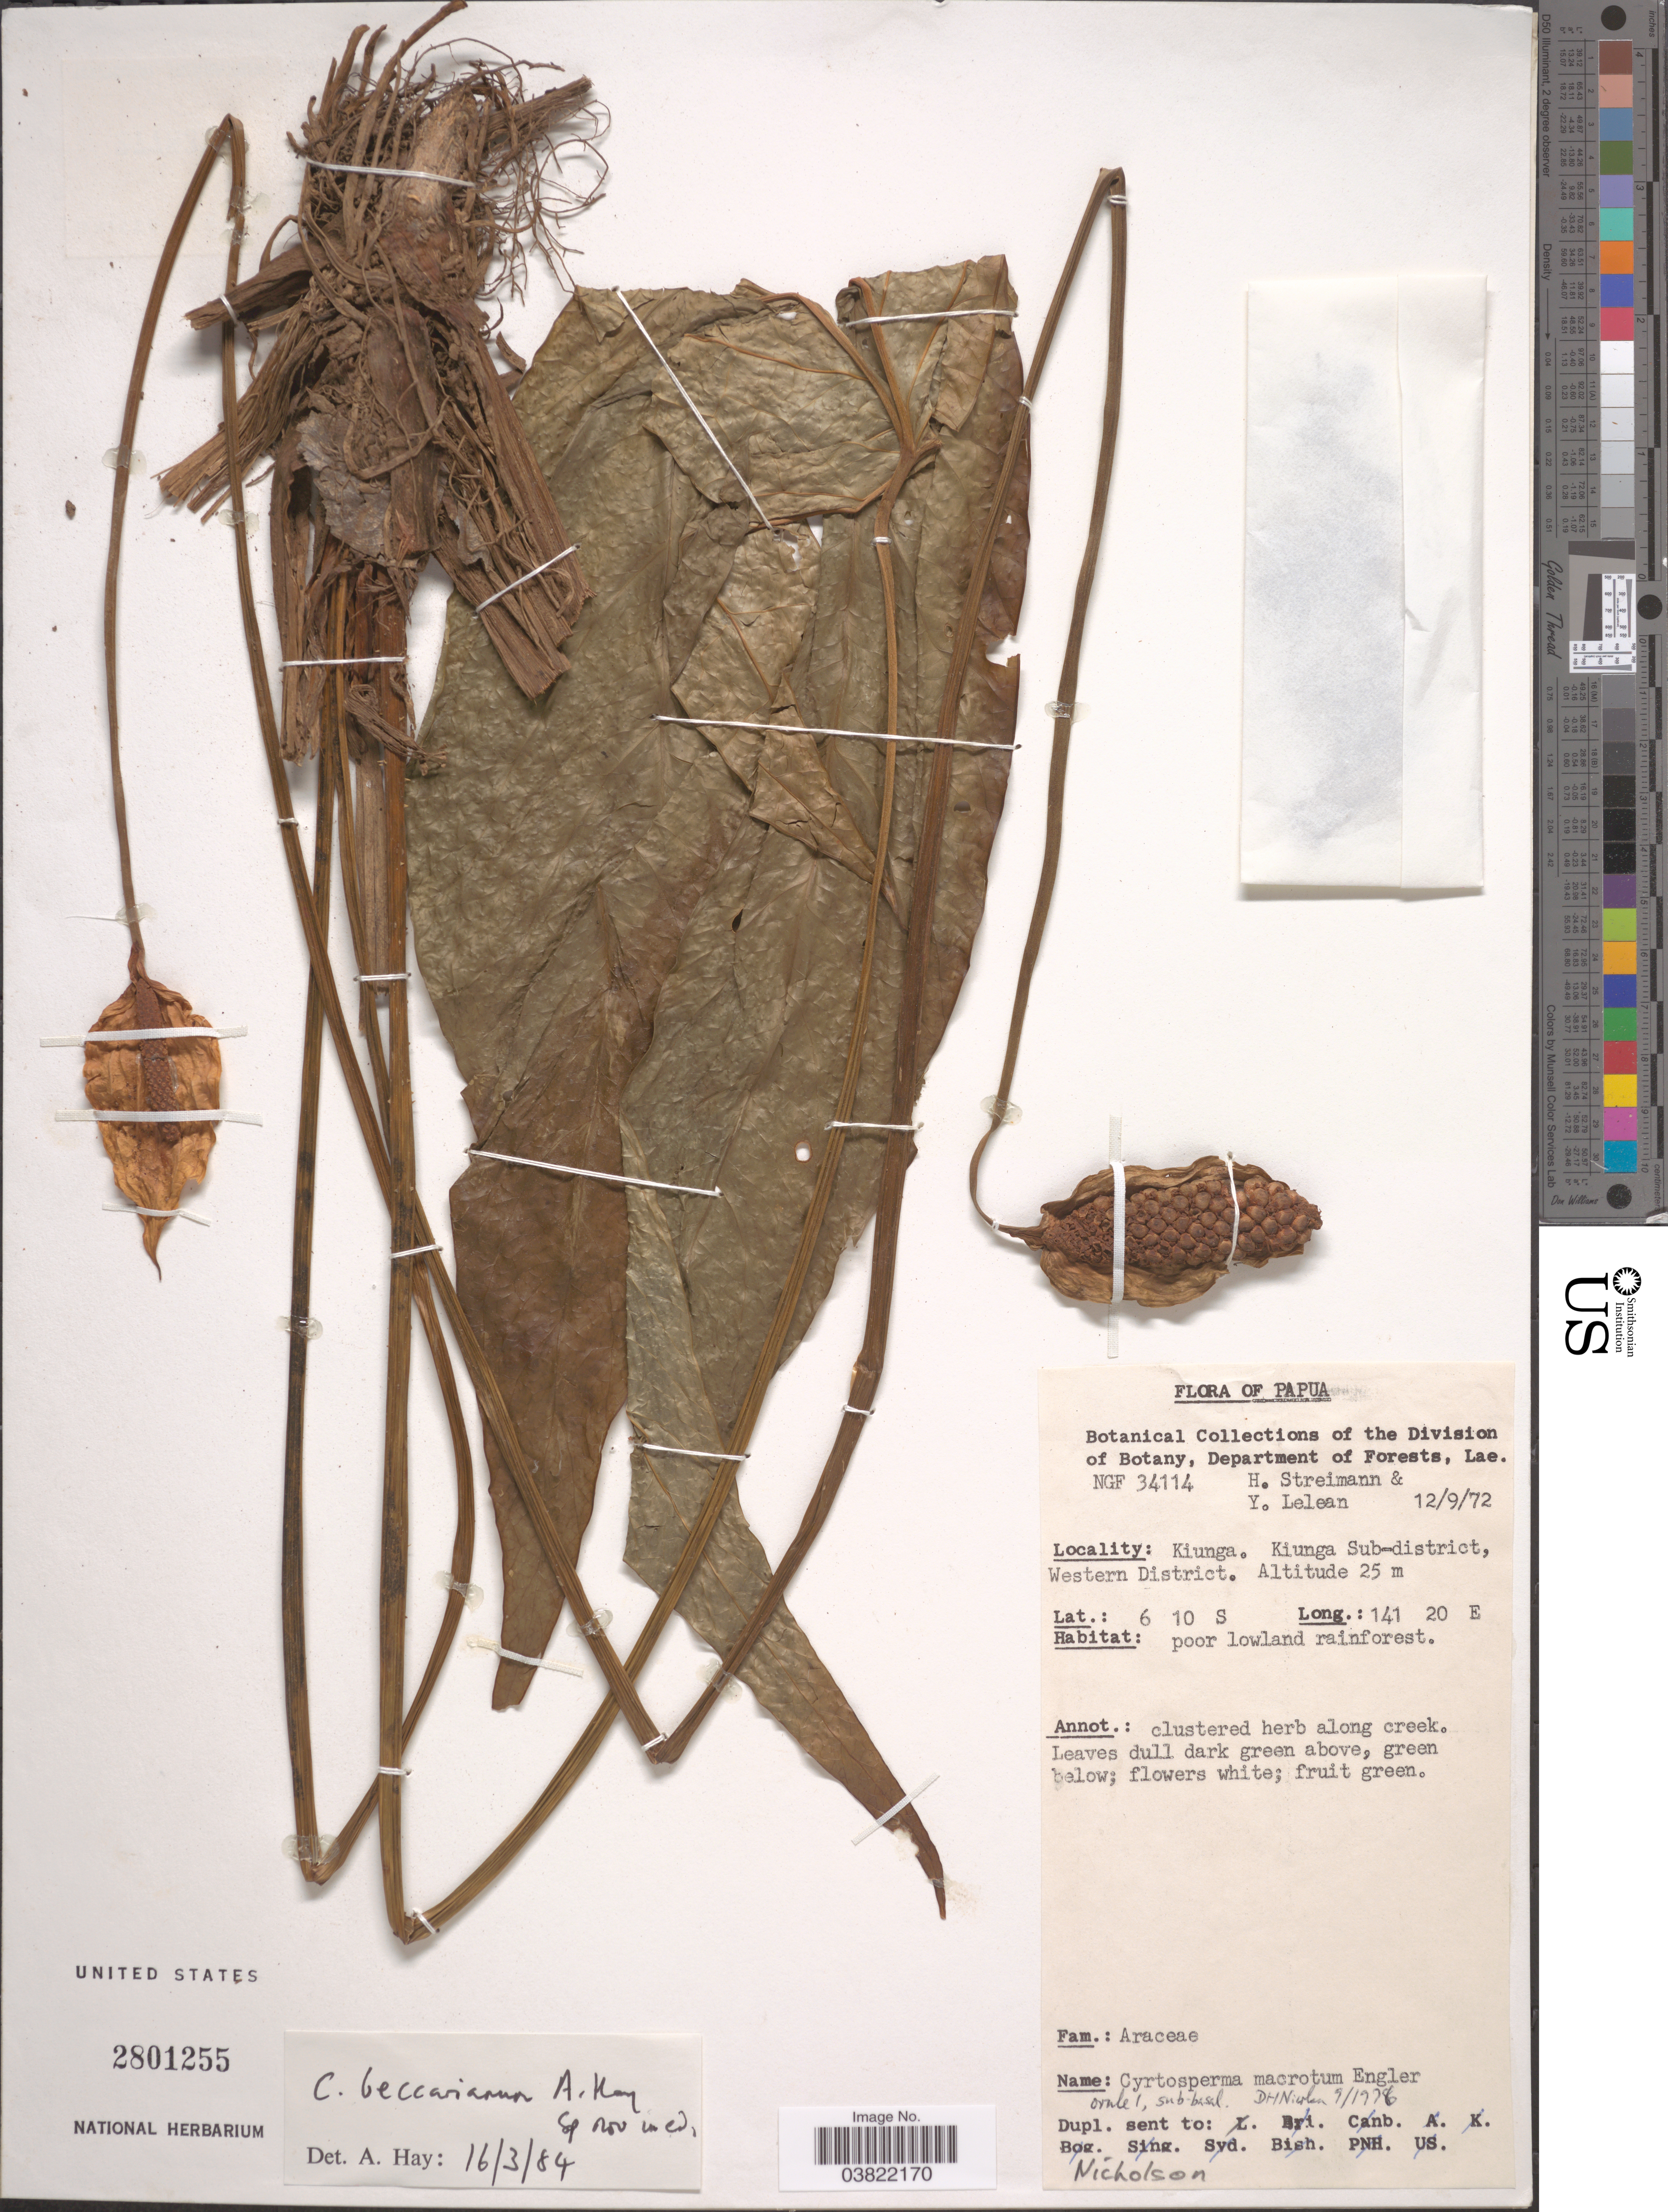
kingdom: Plantae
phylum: Tracheophyta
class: Liliopsida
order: Alismatales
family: Araceae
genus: Cyrtosperma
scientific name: Cyrtosperma beccarianum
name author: A. Hay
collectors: H. Streimann & Y. Lelean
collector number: NGF 34114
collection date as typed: Transcribed d/m/y: 12/9/72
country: Papua New Guinea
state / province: Manus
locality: New Guinea. Kiunga. Kiunga Sub-district, Western District.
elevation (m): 25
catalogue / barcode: US 2801255